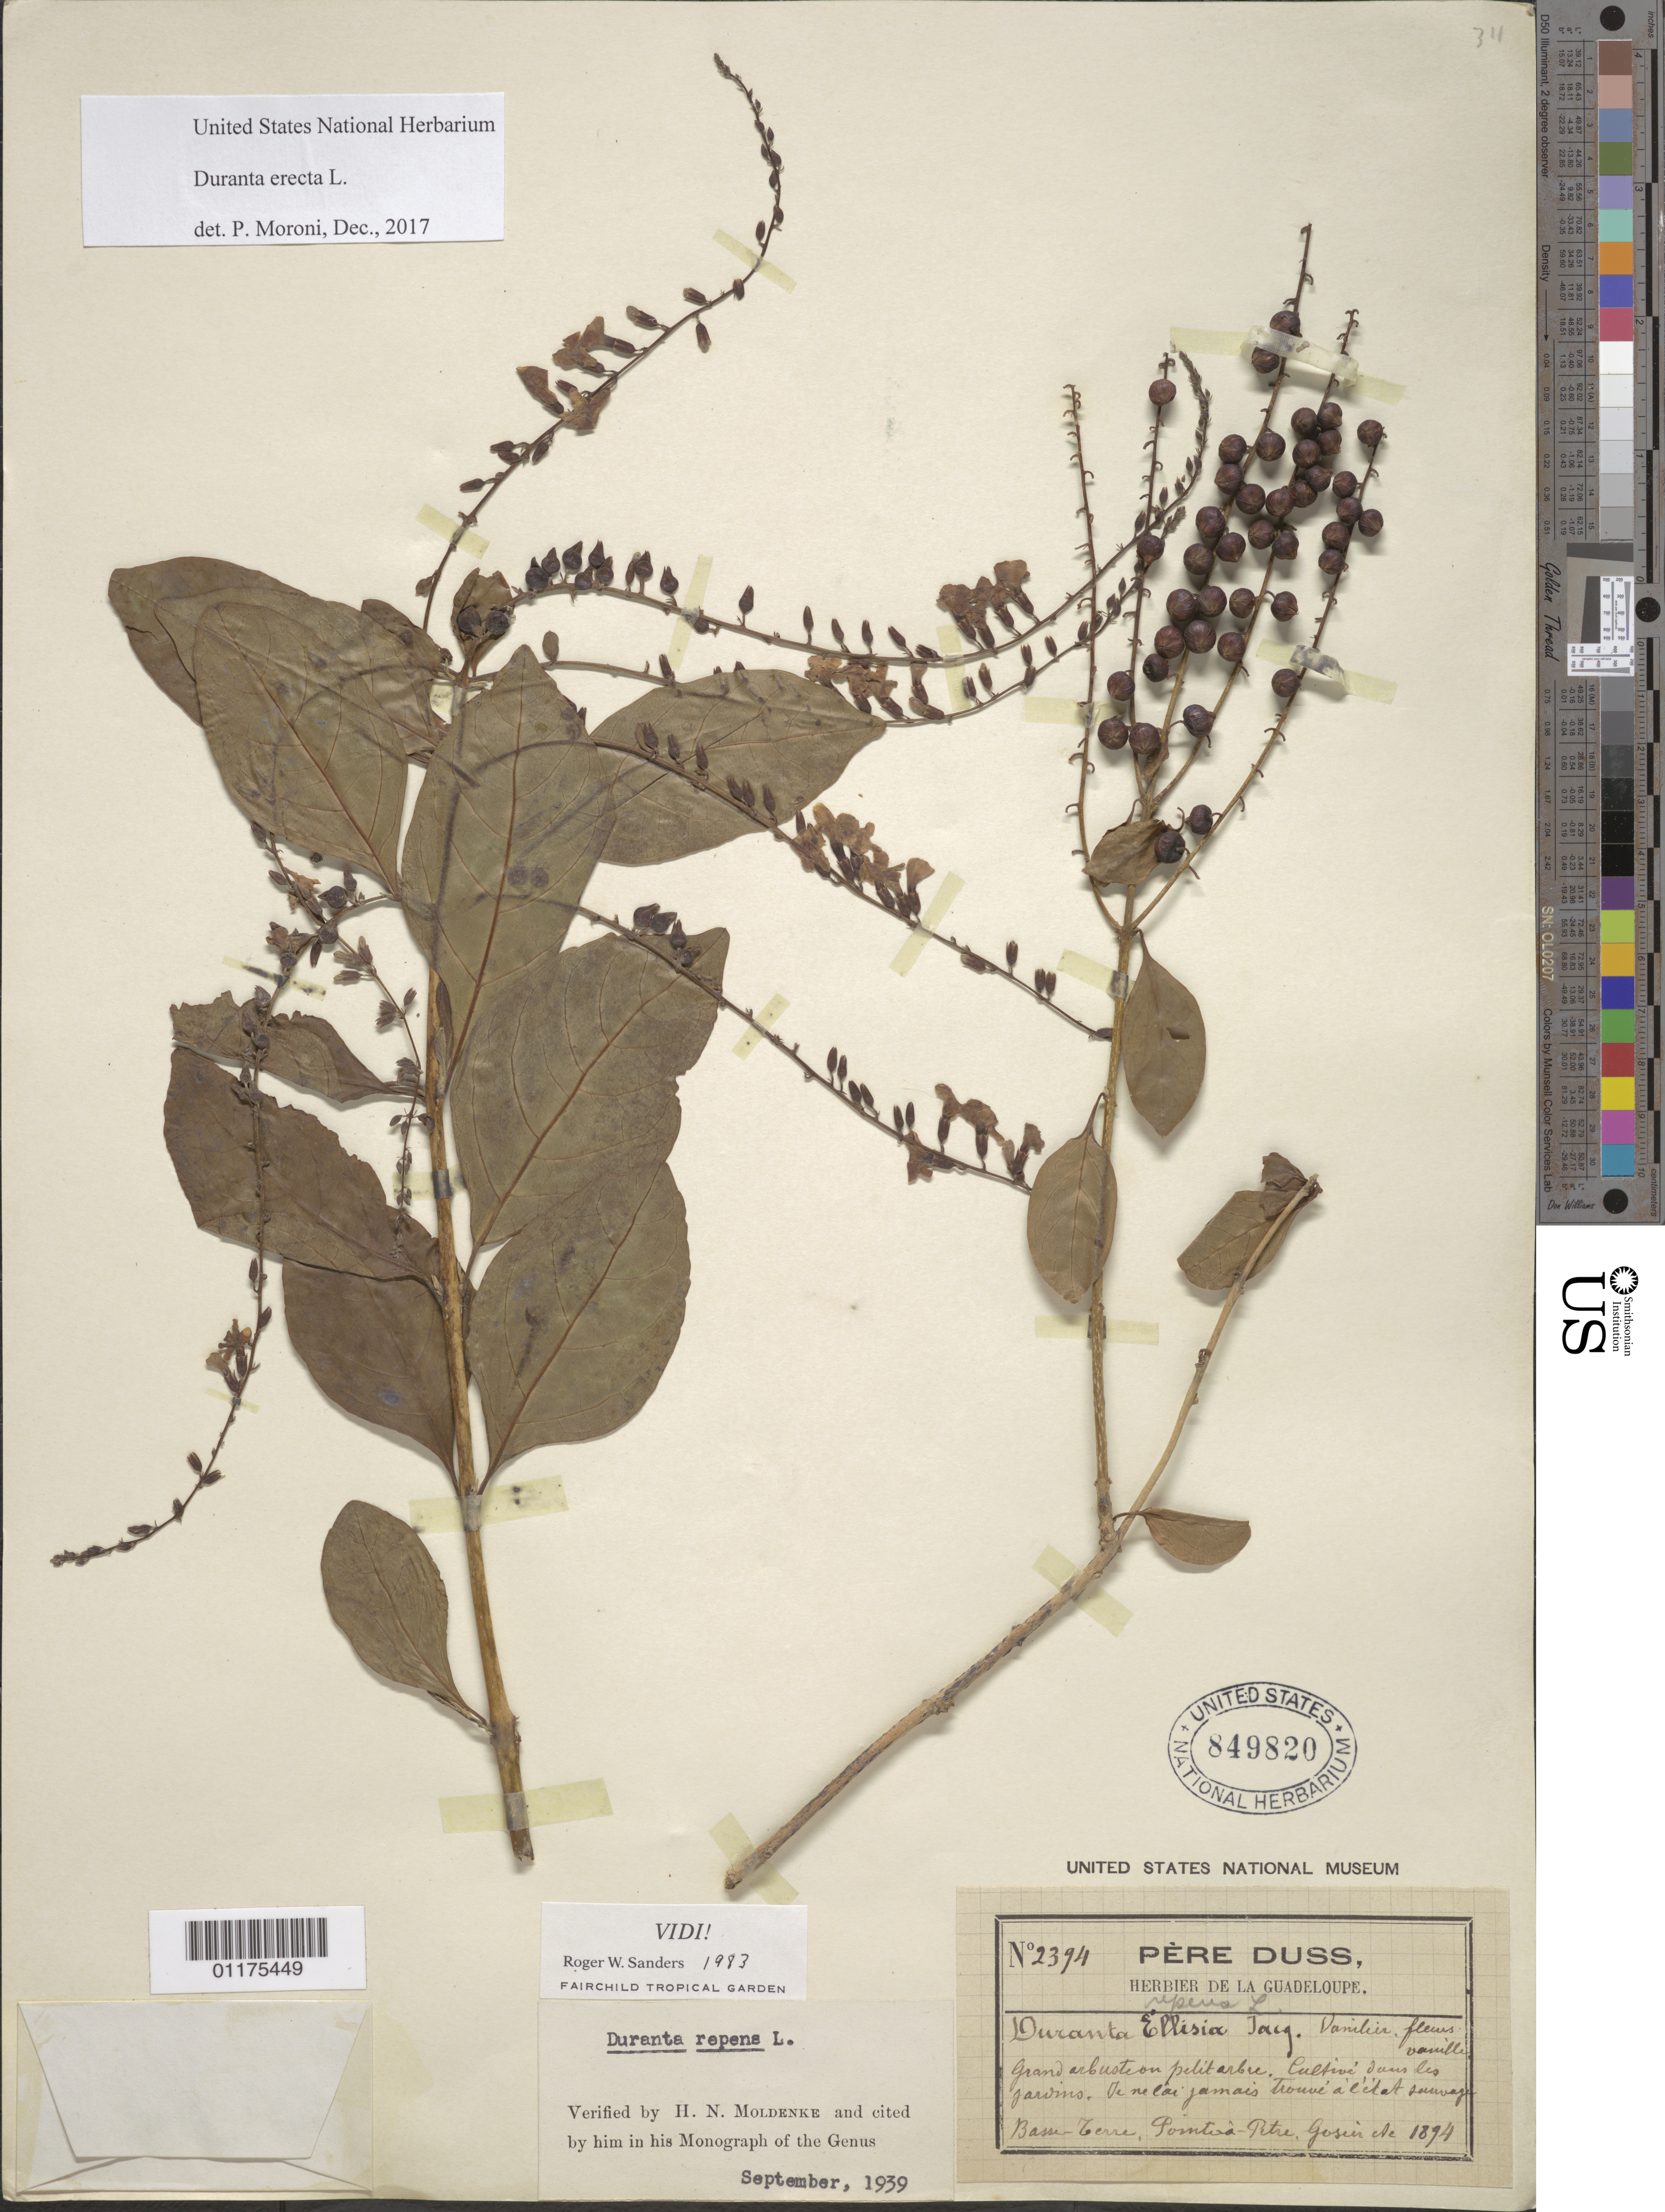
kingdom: Plantae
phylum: Tracheophyta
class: Magnoliopsida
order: Lamiales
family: Verbenaceae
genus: Duranta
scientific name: Duranta repens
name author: L.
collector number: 2394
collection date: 1894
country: Guadeloupe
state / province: Pointe-à-pitre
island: Grande-Terre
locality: Pointe-a-Pitre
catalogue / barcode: US 849820